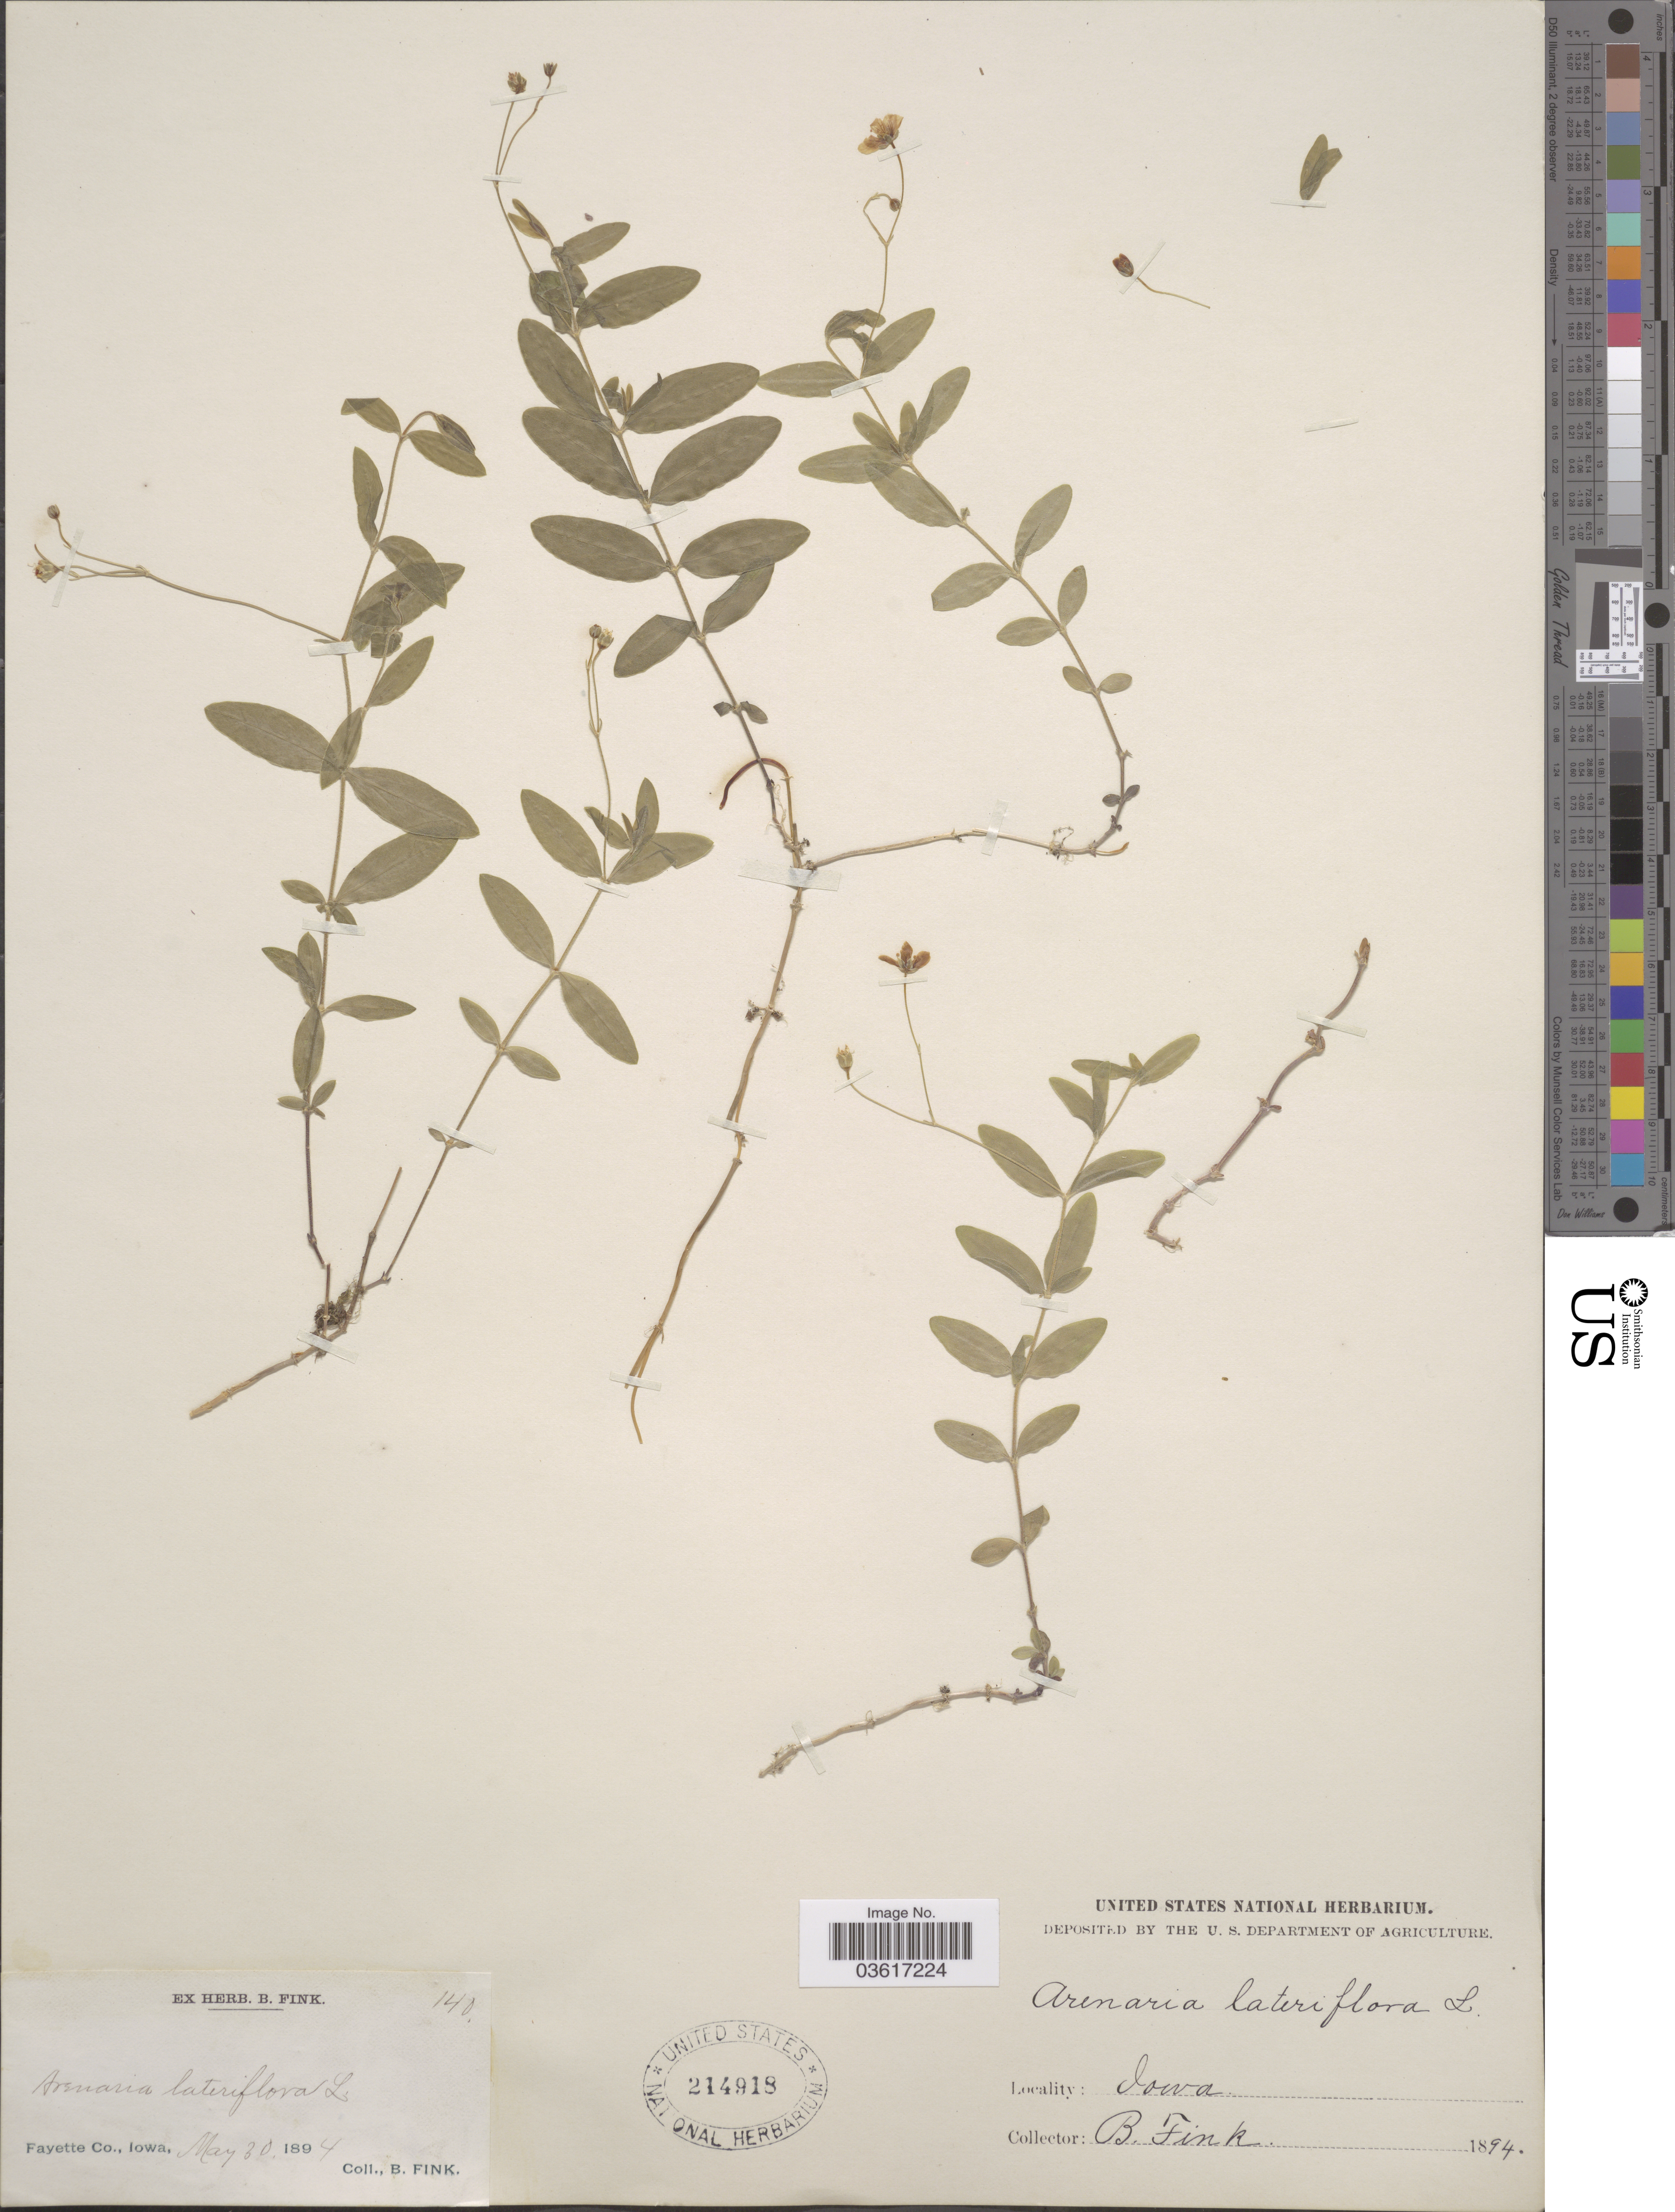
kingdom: Plantae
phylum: Tracheophyta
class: Magnoliopsida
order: Caryophyllales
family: Caryophyllaceae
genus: Moehringia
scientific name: Moehringia lateriflora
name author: (L.) Fenzl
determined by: Strong, Mark T., (BOT), Smithsonian Institution - National Museum of Natural History (UNITED STATES)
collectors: B. Fink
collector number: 140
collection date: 1894-05-30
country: United States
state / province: Iowa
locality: Fayette Co.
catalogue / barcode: US 214918